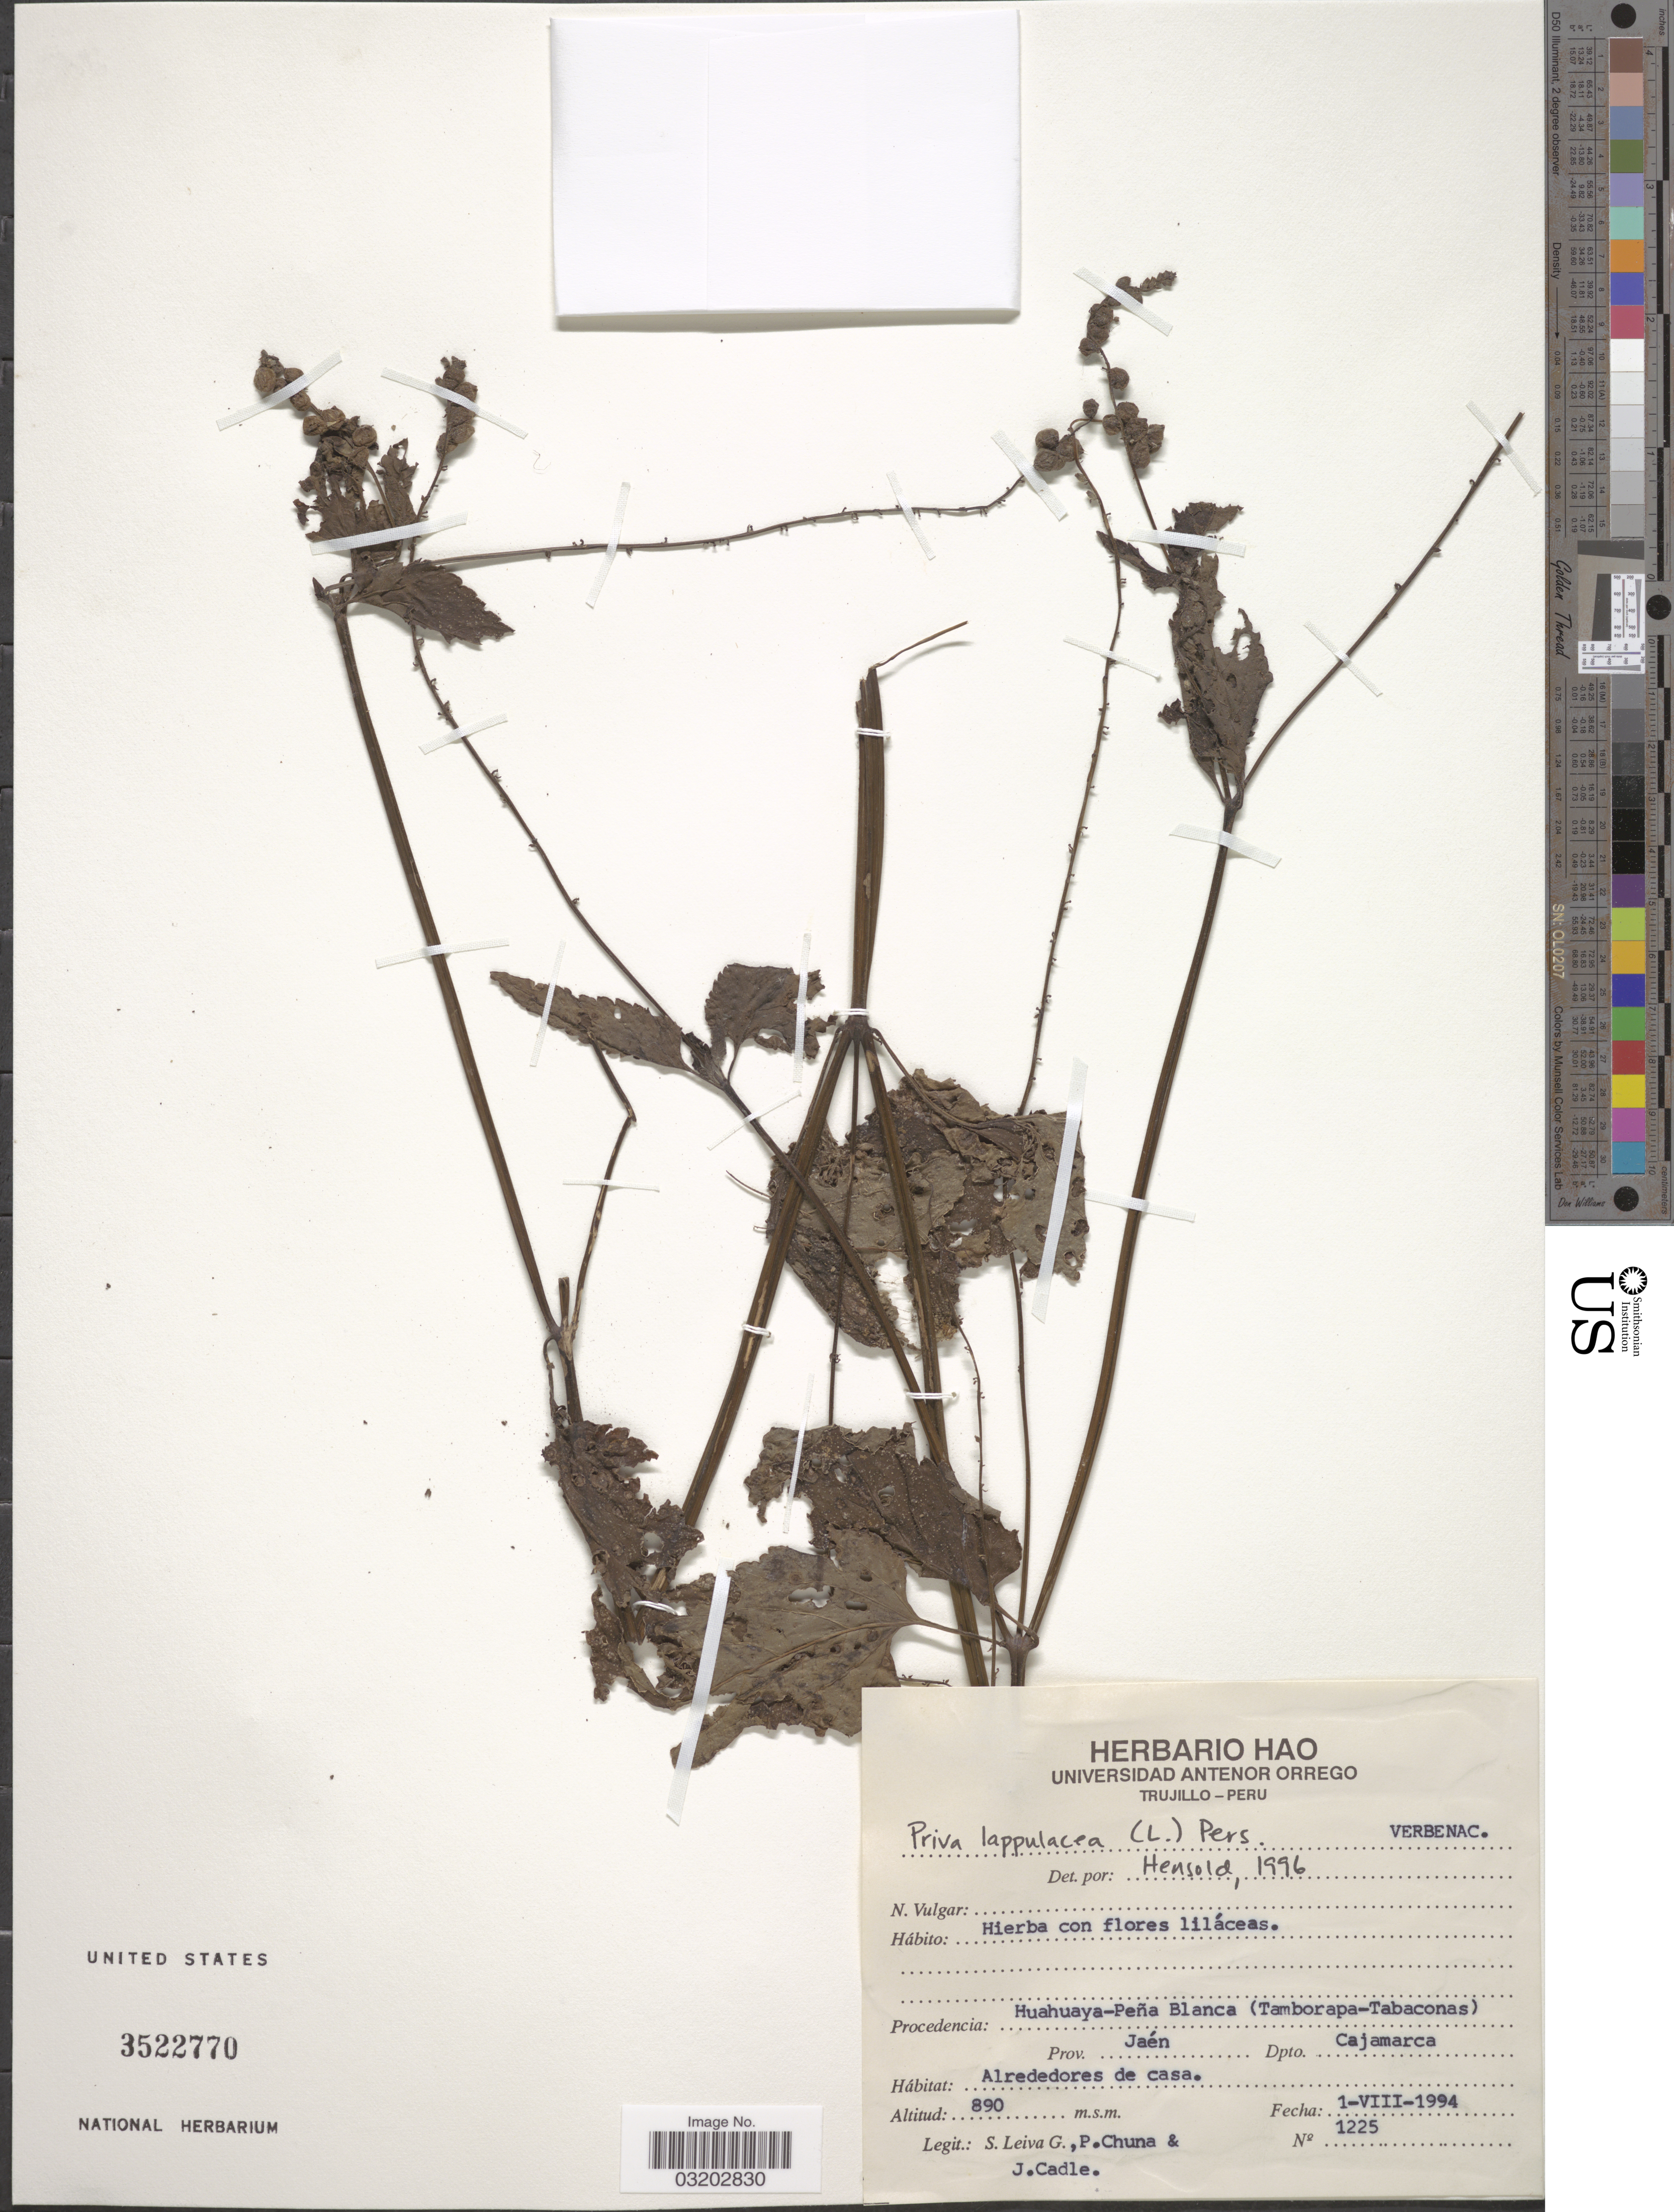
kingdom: Plantae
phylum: Tracheophyta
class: Magnoliopsida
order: Lamiales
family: Verbenaceae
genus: Priva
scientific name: Priva lappulacea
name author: (L.) Pers.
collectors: S. Leiva G., P. Chuna & J. Cadle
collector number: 1225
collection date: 1994-08-01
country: Peru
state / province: Cajamarca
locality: Huahuaya-Peña Blanca (Tamborapa-Tabaconas). Prov. Jaén. Dpto. Cajamarca.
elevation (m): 890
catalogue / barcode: US 3522770